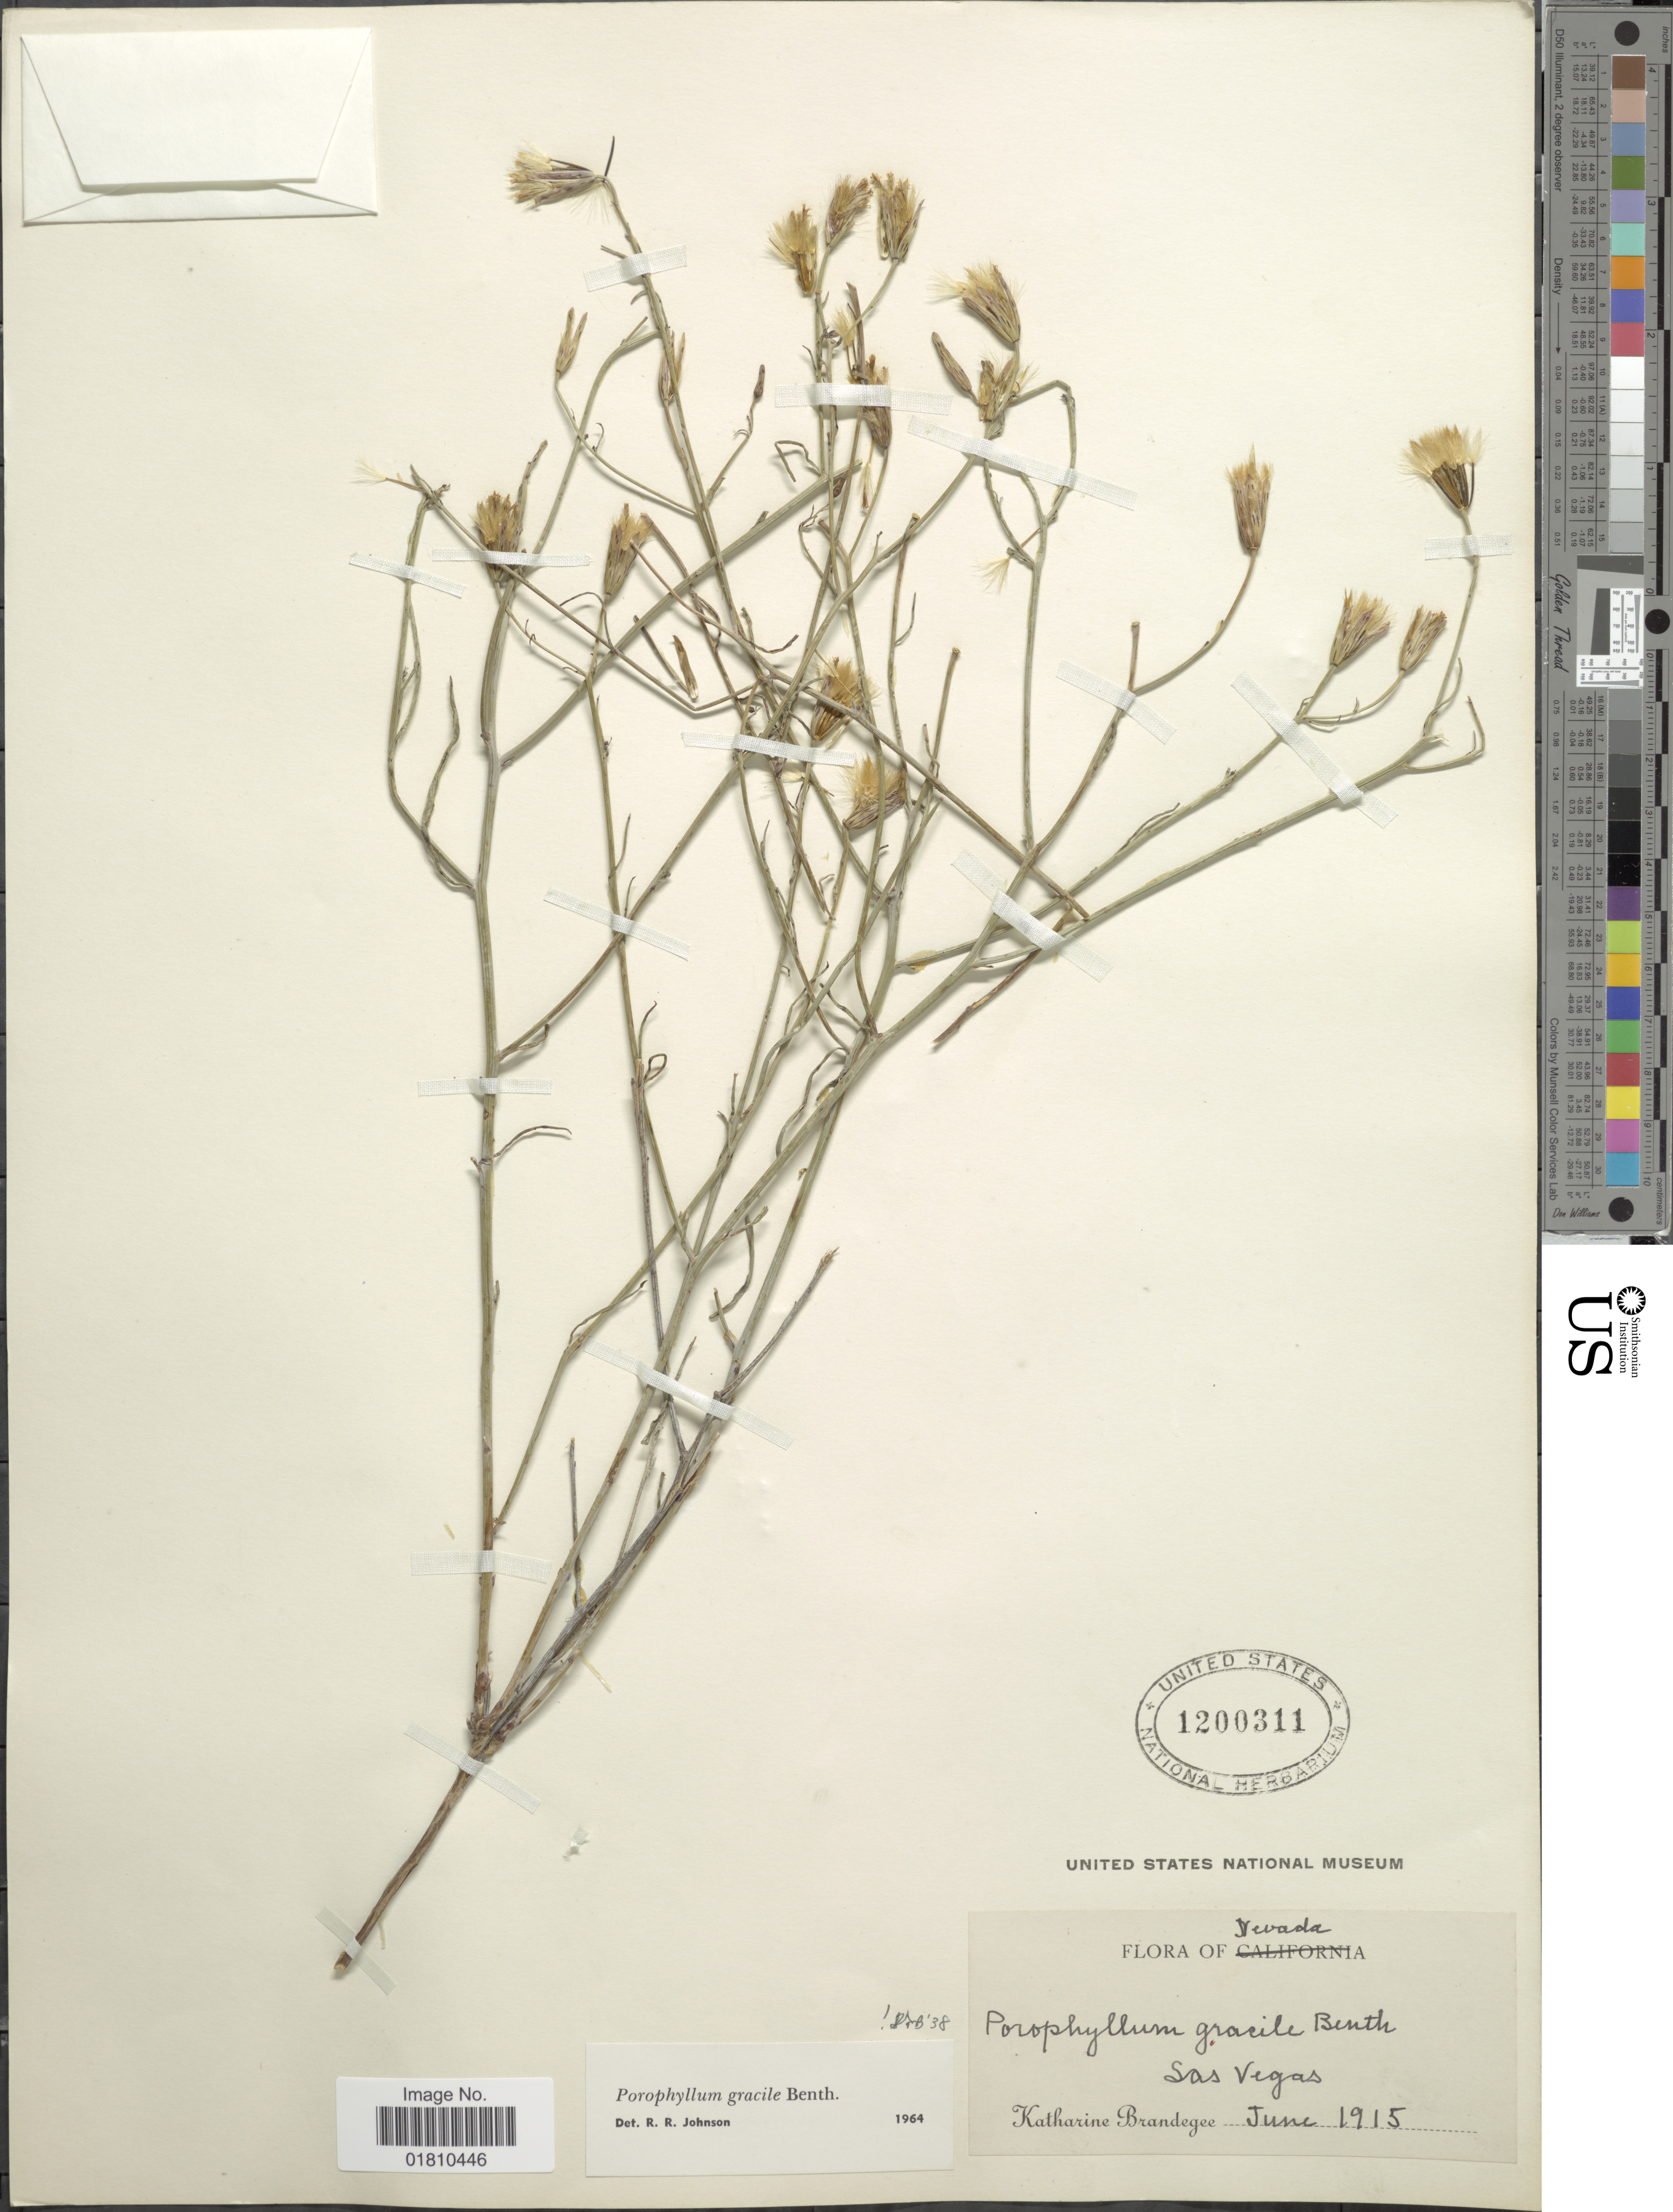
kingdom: Plantae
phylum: Tracheophyta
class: Magnoliopsida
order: Asterales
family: Asteraceae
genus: Porophyllum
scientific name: Porophyllum gracile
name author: Benth.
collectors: M. K. Brandegee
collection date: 1915-06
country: United States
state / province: Nevada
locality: Las Vegas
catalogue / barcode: US 1200311